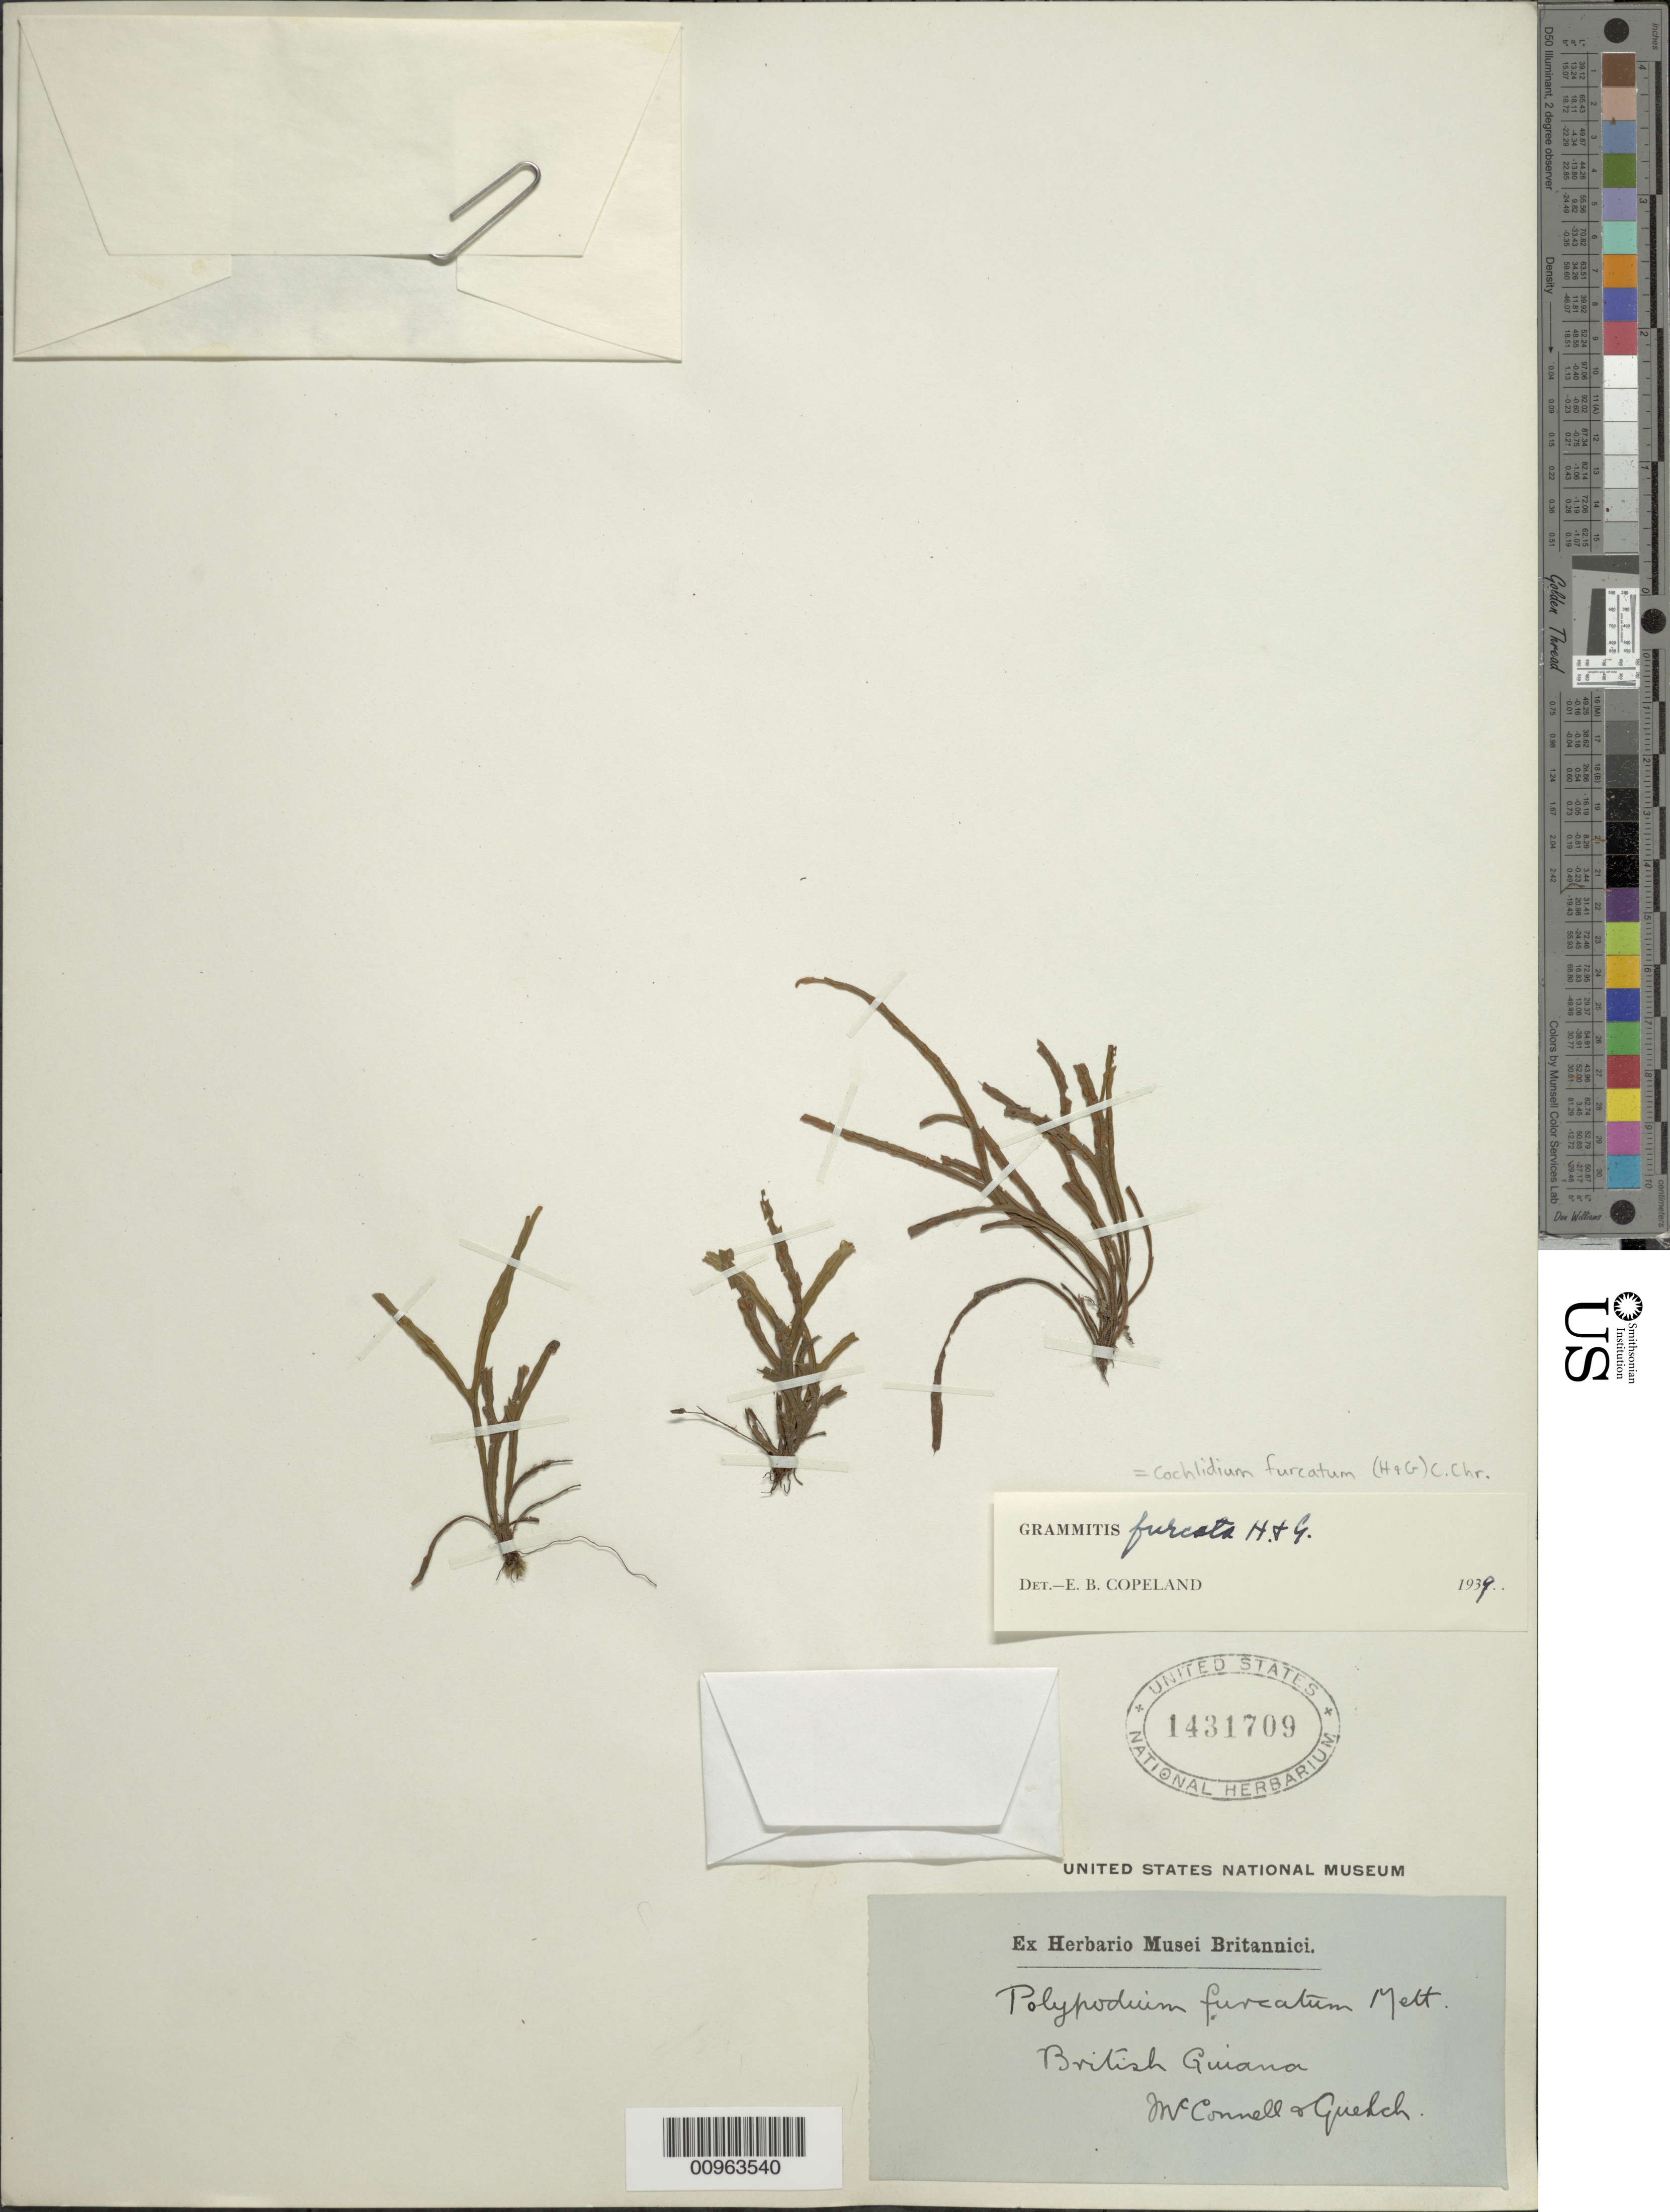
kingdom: Plantae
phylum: Tracheophyta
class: Polypodiopsida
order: Polypodiales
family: Polypodiaceae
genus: Cochlidium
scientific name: Cochlidium furcatum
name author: (Hook. & Grev.) C. Chr.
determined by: Copeland, E. B.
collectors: F. McConnell & J. Quelch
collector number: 593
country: Guyana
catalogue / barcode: US 1431709